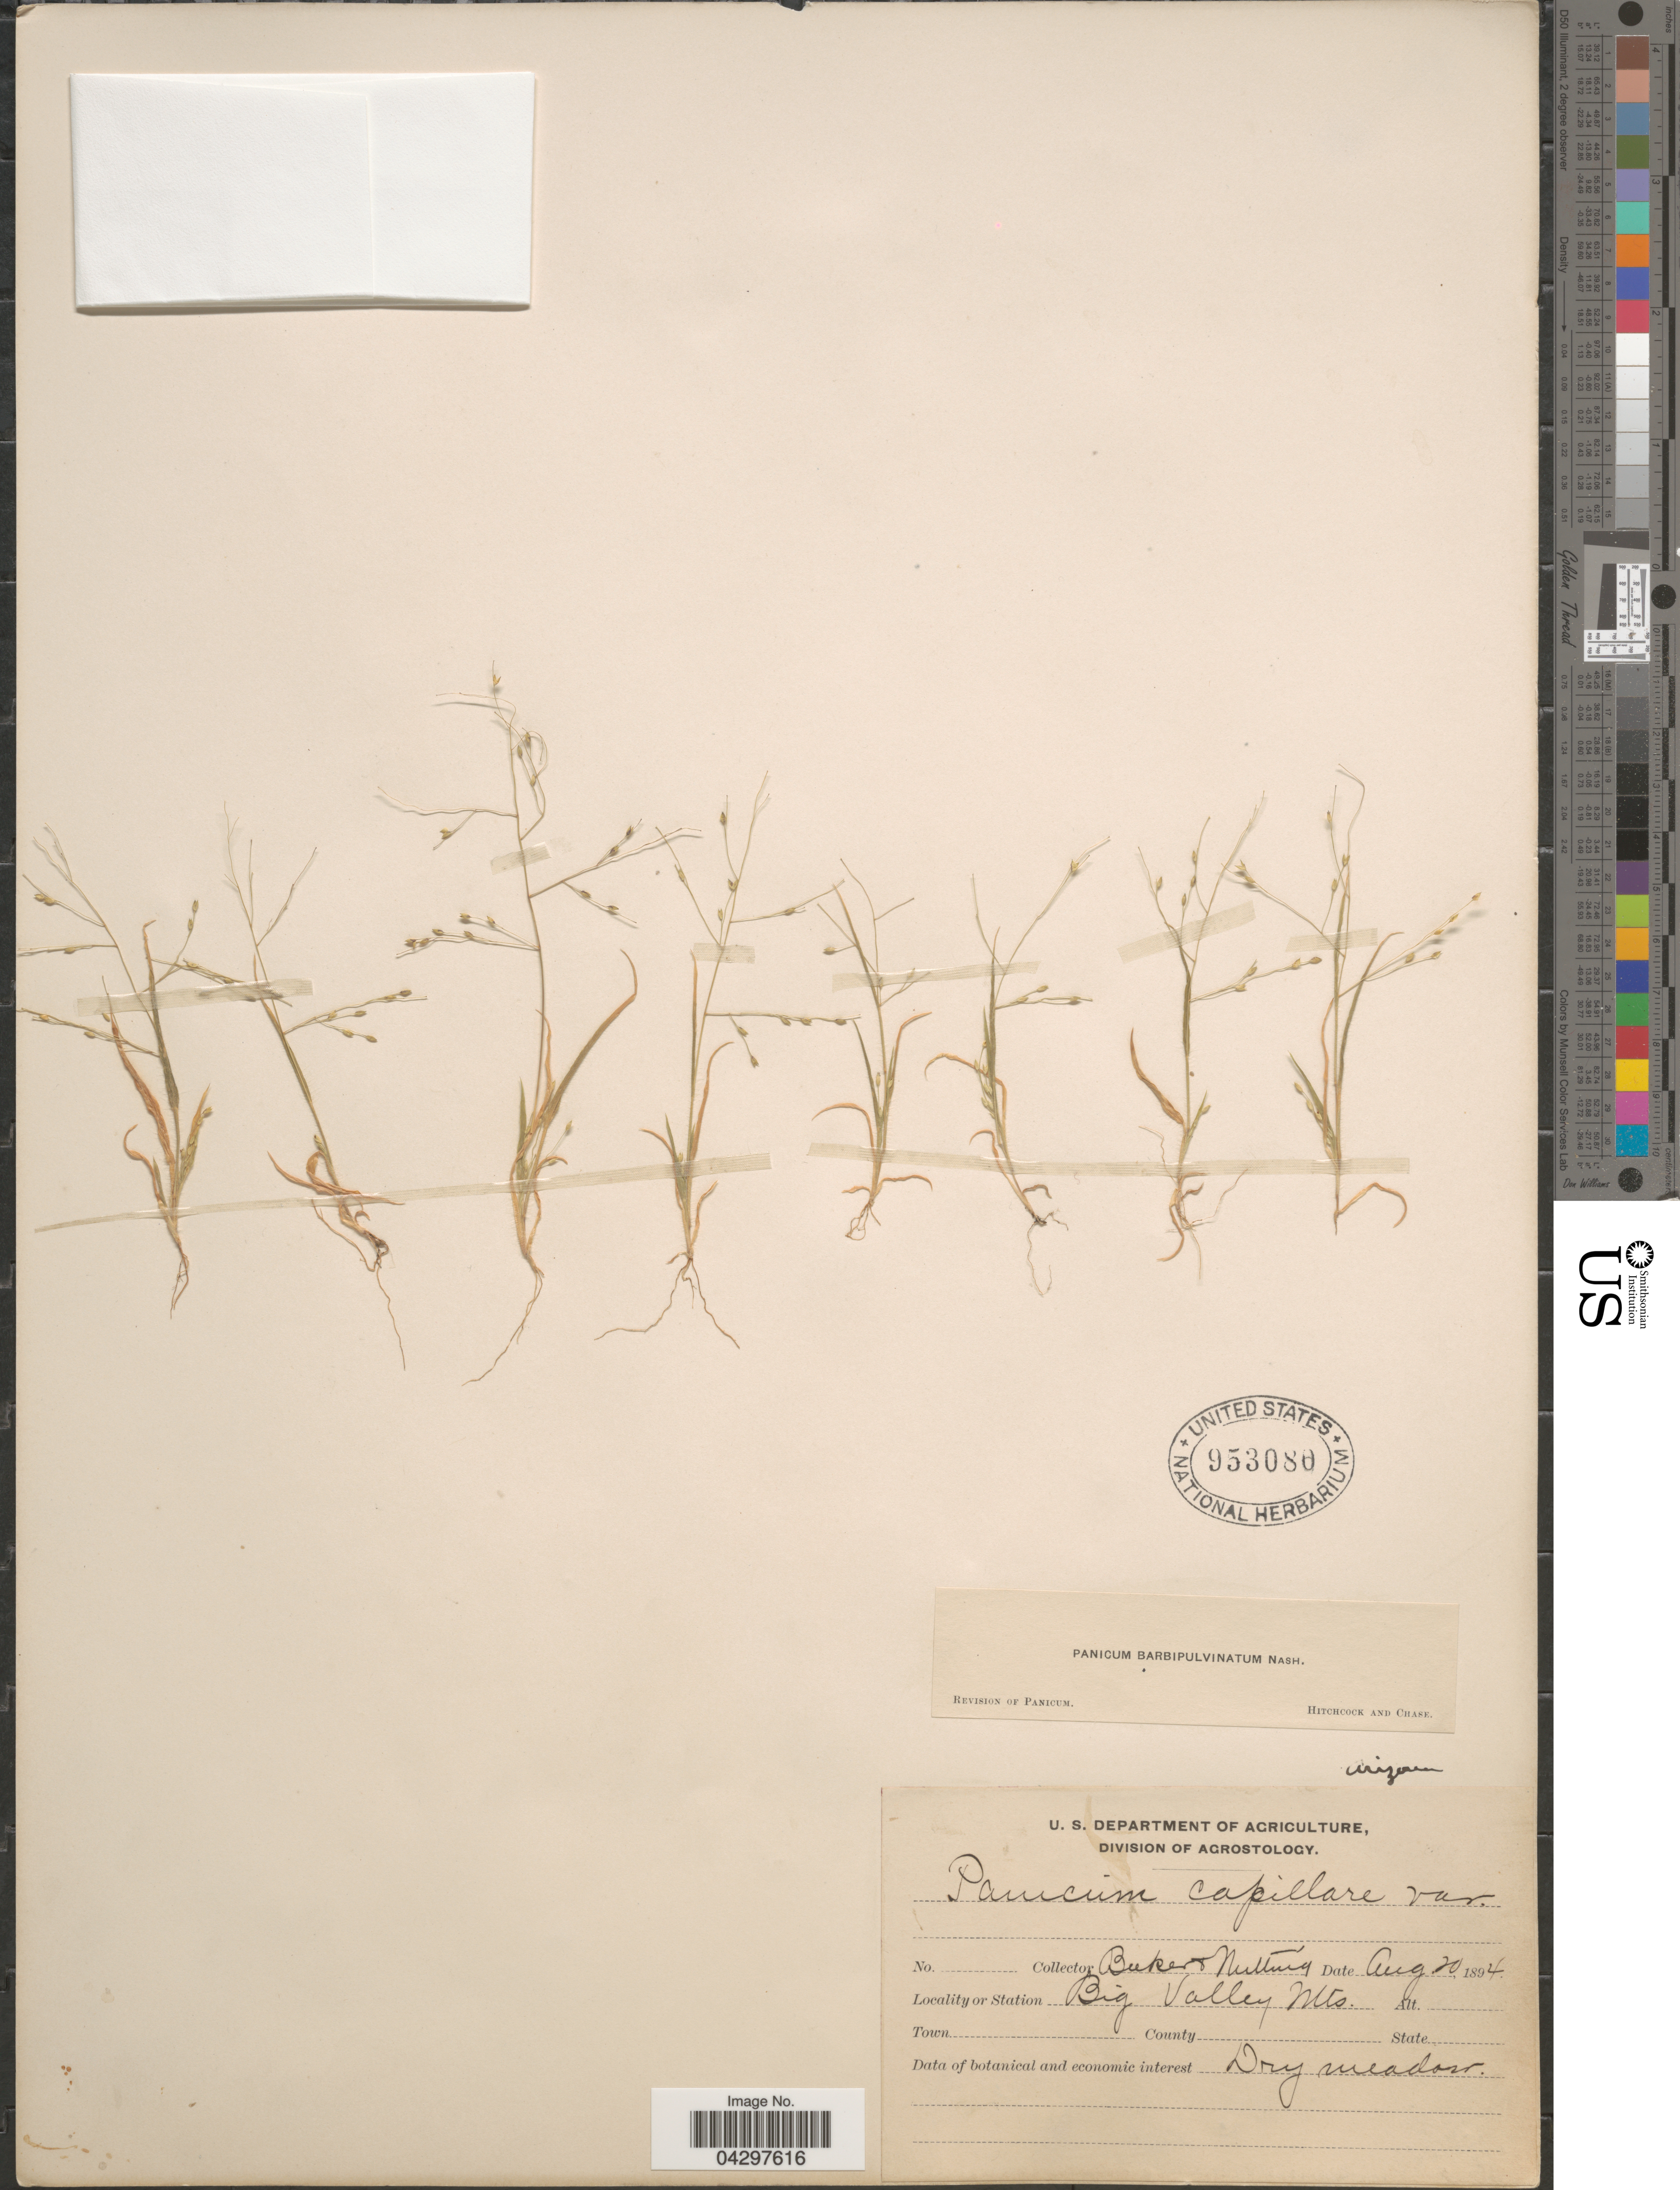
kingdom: Plantae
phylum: Tracheophyta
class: Liliopsida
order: Poales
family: Poaceae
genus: Panicum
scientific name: Panicum capillare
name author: L.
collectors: -- Baker & Nutting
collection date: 1894-08-20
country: United States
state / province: Arizona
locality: Station Big Valley Mts.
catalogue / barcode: US 953080